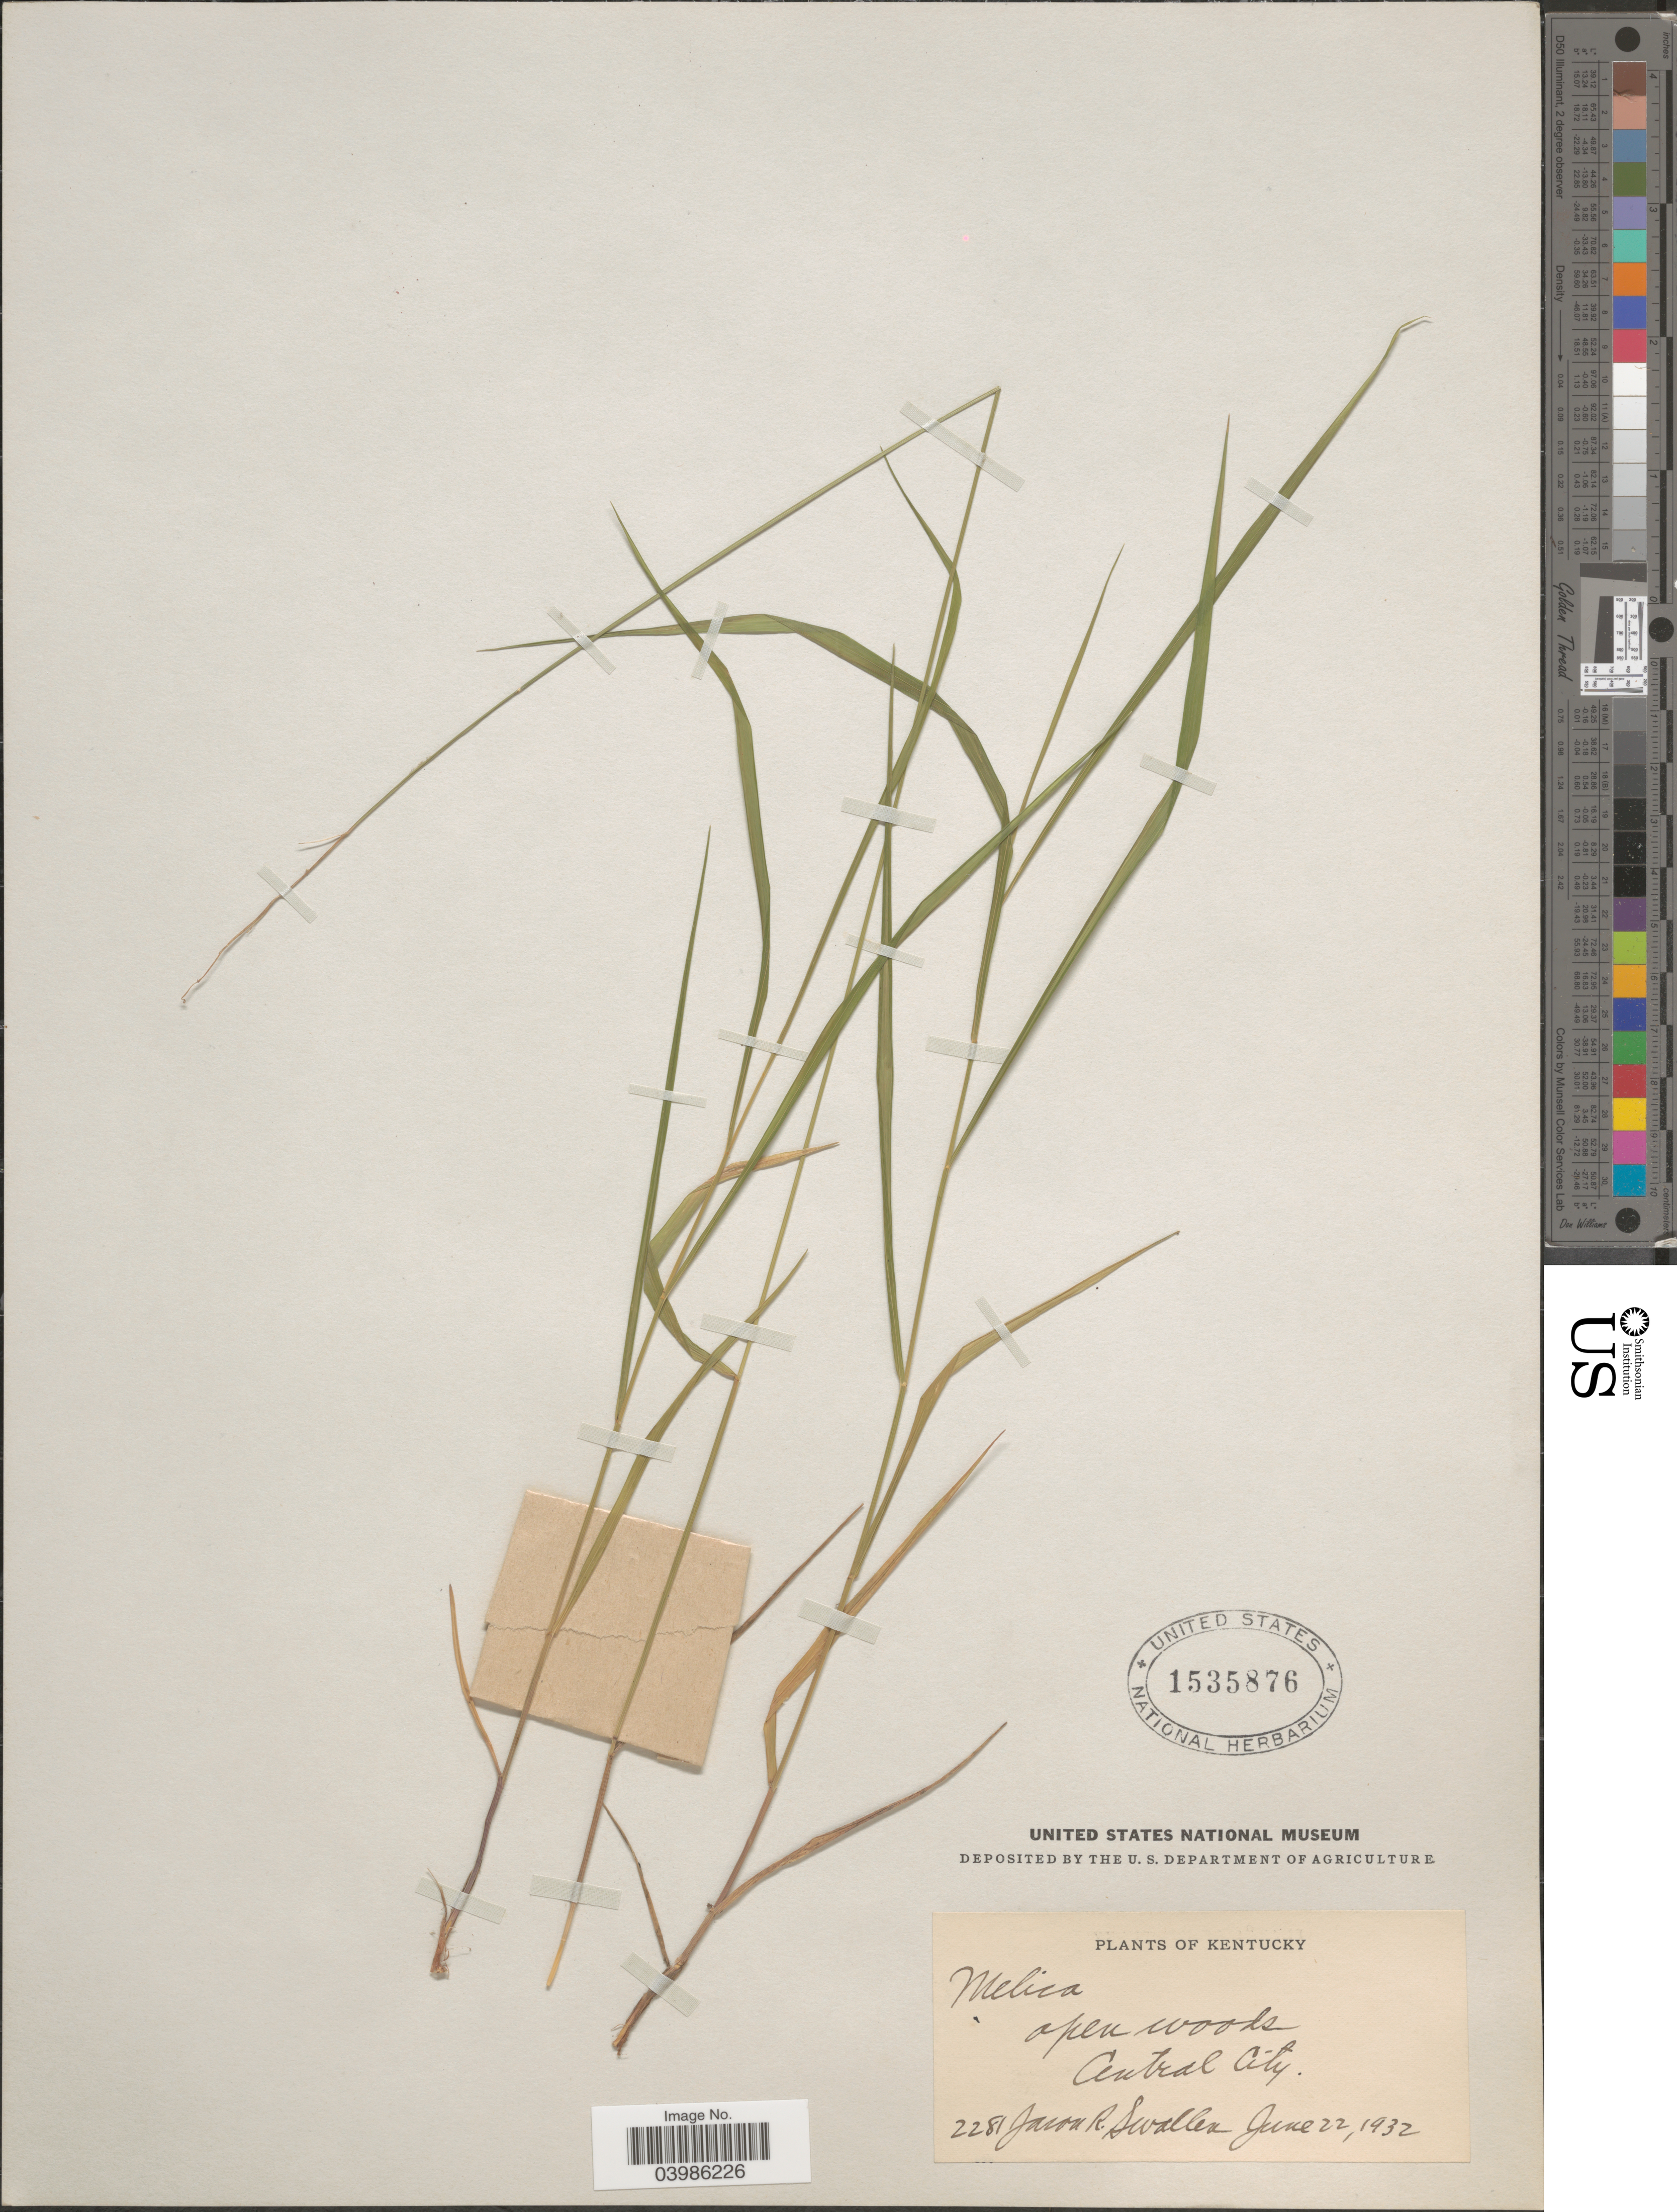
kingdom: Plantae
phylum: Tracheophyta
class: Liliopsida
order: Poales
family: Poaceae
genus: Melica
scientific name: Melica mutica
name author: Walter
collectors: J. R. Swallen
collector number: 2281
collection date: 1932-06-22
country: United States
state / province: Kentucky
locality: Central City.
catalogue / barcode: US 1535876